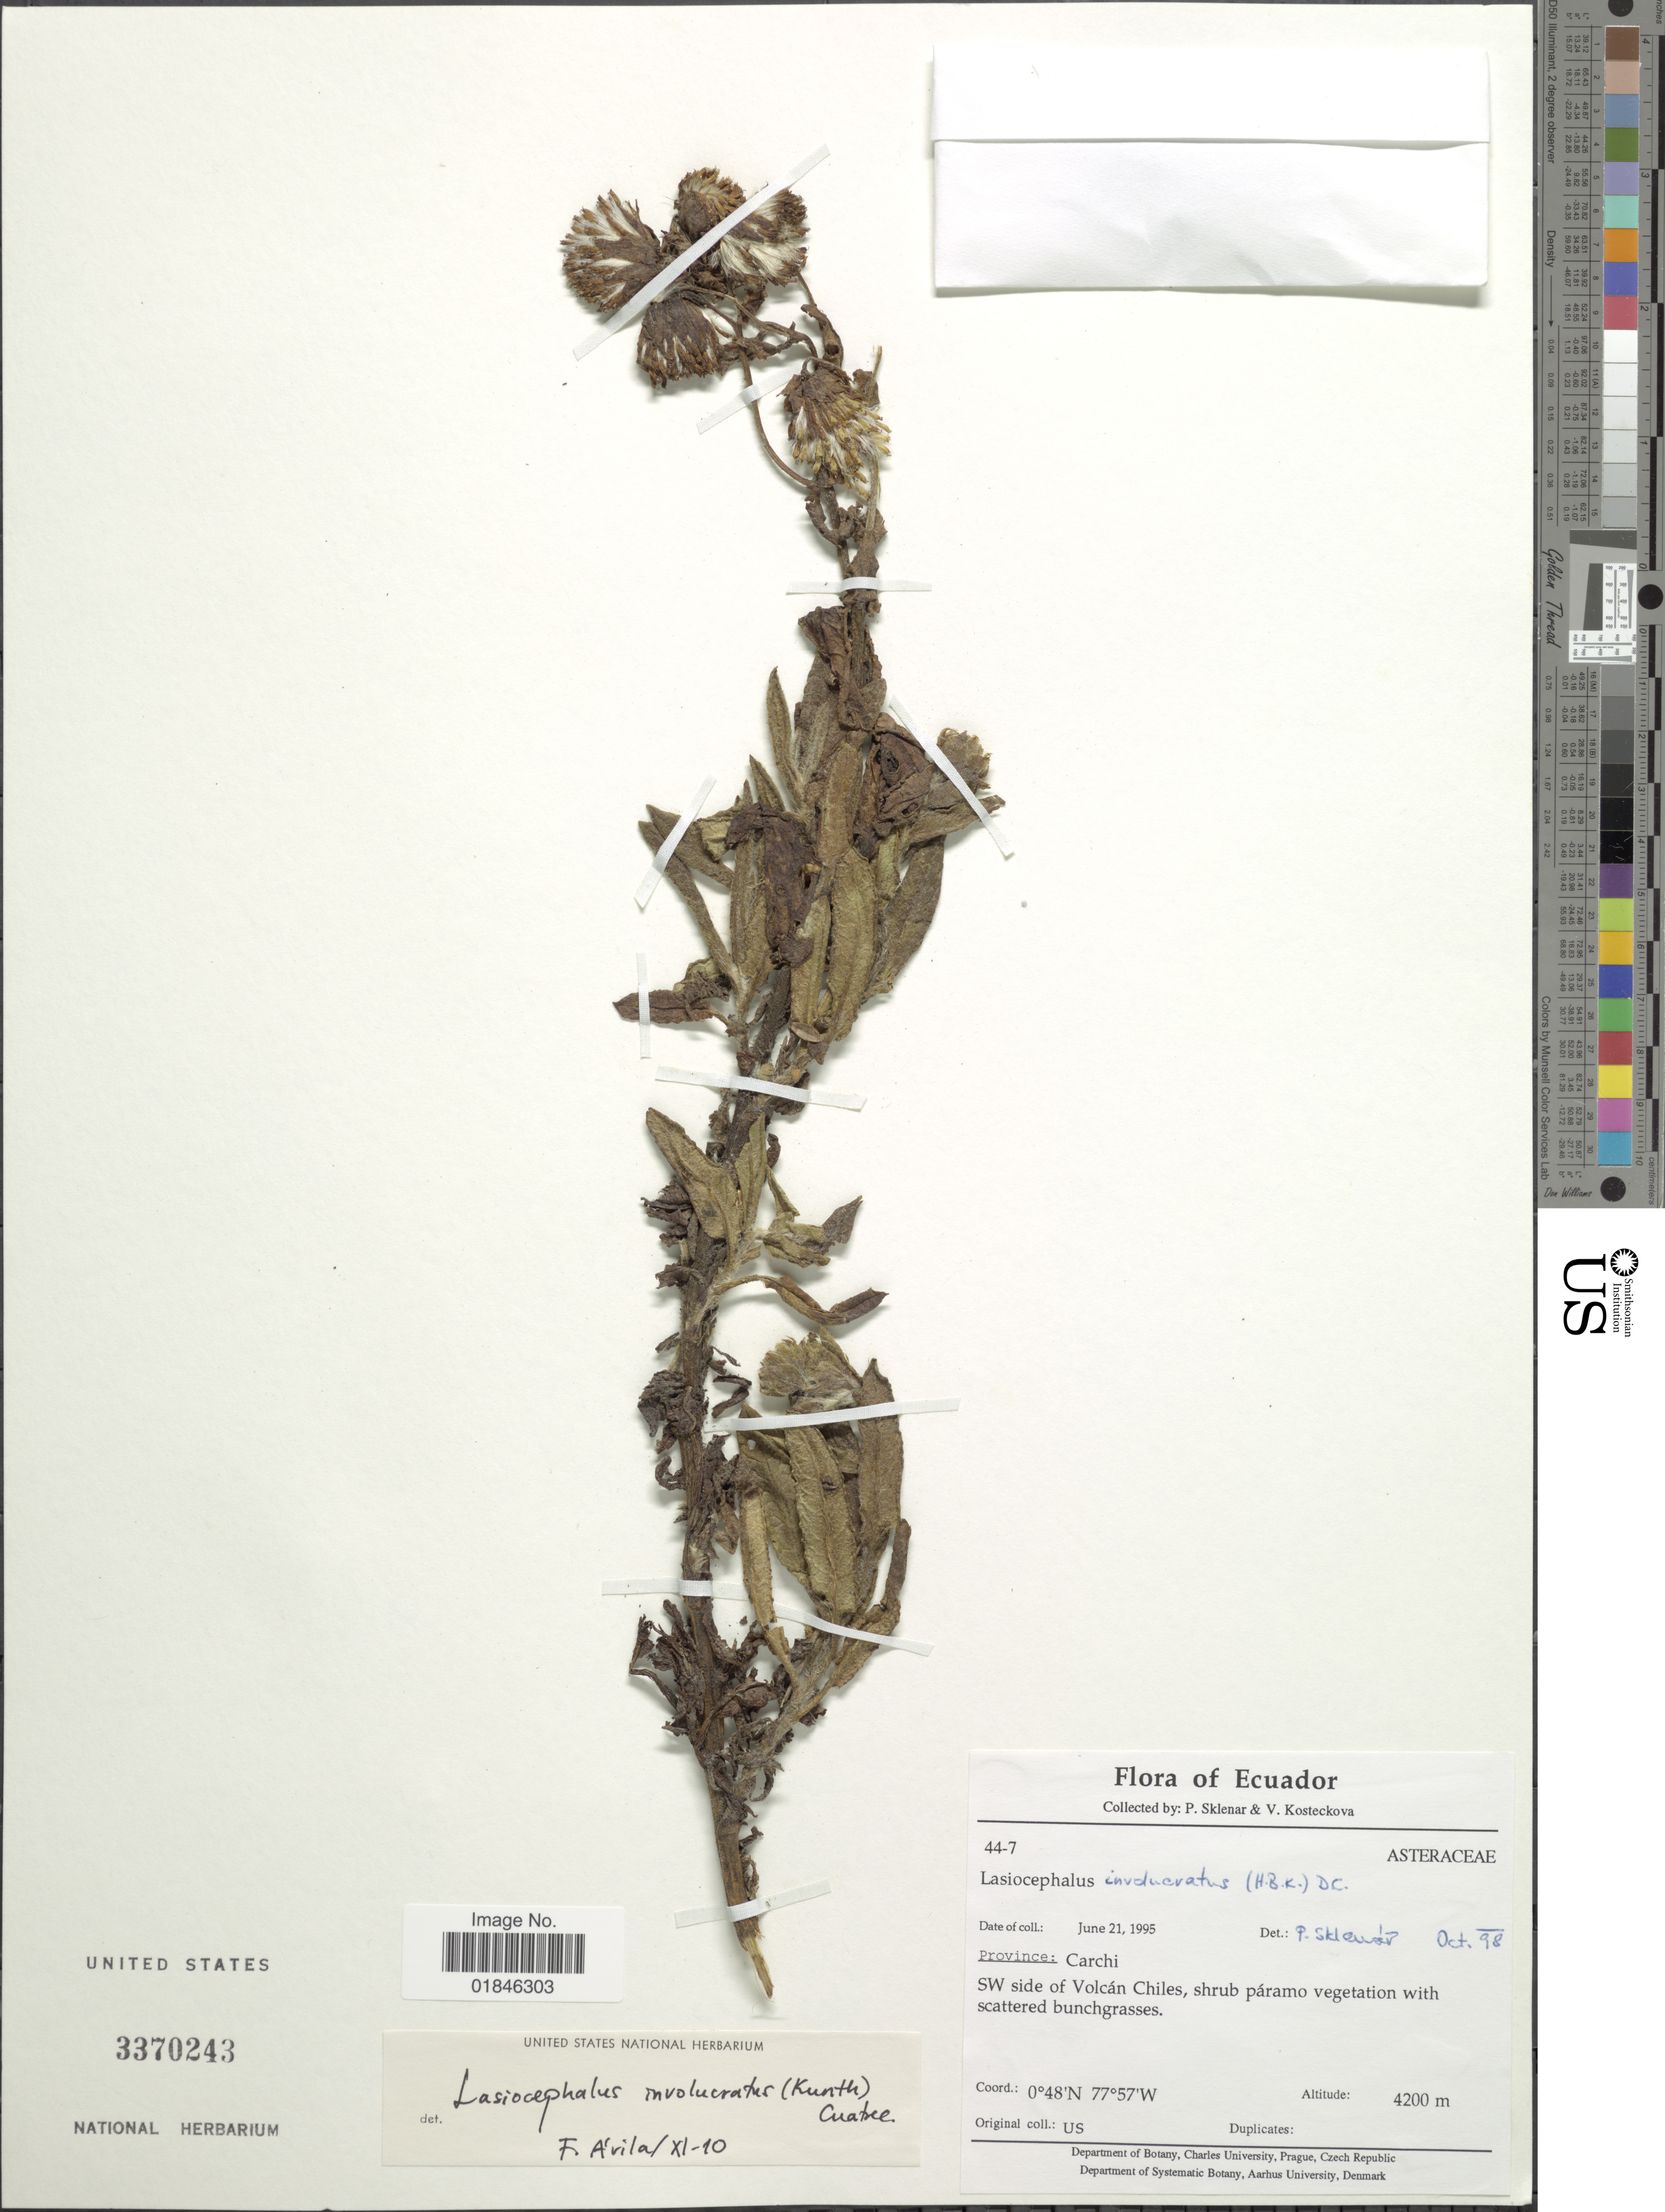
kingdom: Plantae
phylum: Tracheophyta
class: Magnoliopsida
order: Asterales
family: Asteraceae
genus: Senecio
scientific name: Senecio involucratus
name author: (Kunth) DC.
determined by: Salomon, Luciana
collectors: P. Sklenar & V. Kosteckova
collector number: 44-7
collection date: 1995-06-21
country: Ecuador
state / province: Carchi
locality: Province: Carchi. SW side of Volcán Chiles, shrub páramo vegetation with scattered bunchgrasses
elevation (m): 4200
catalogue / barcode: US 3370243